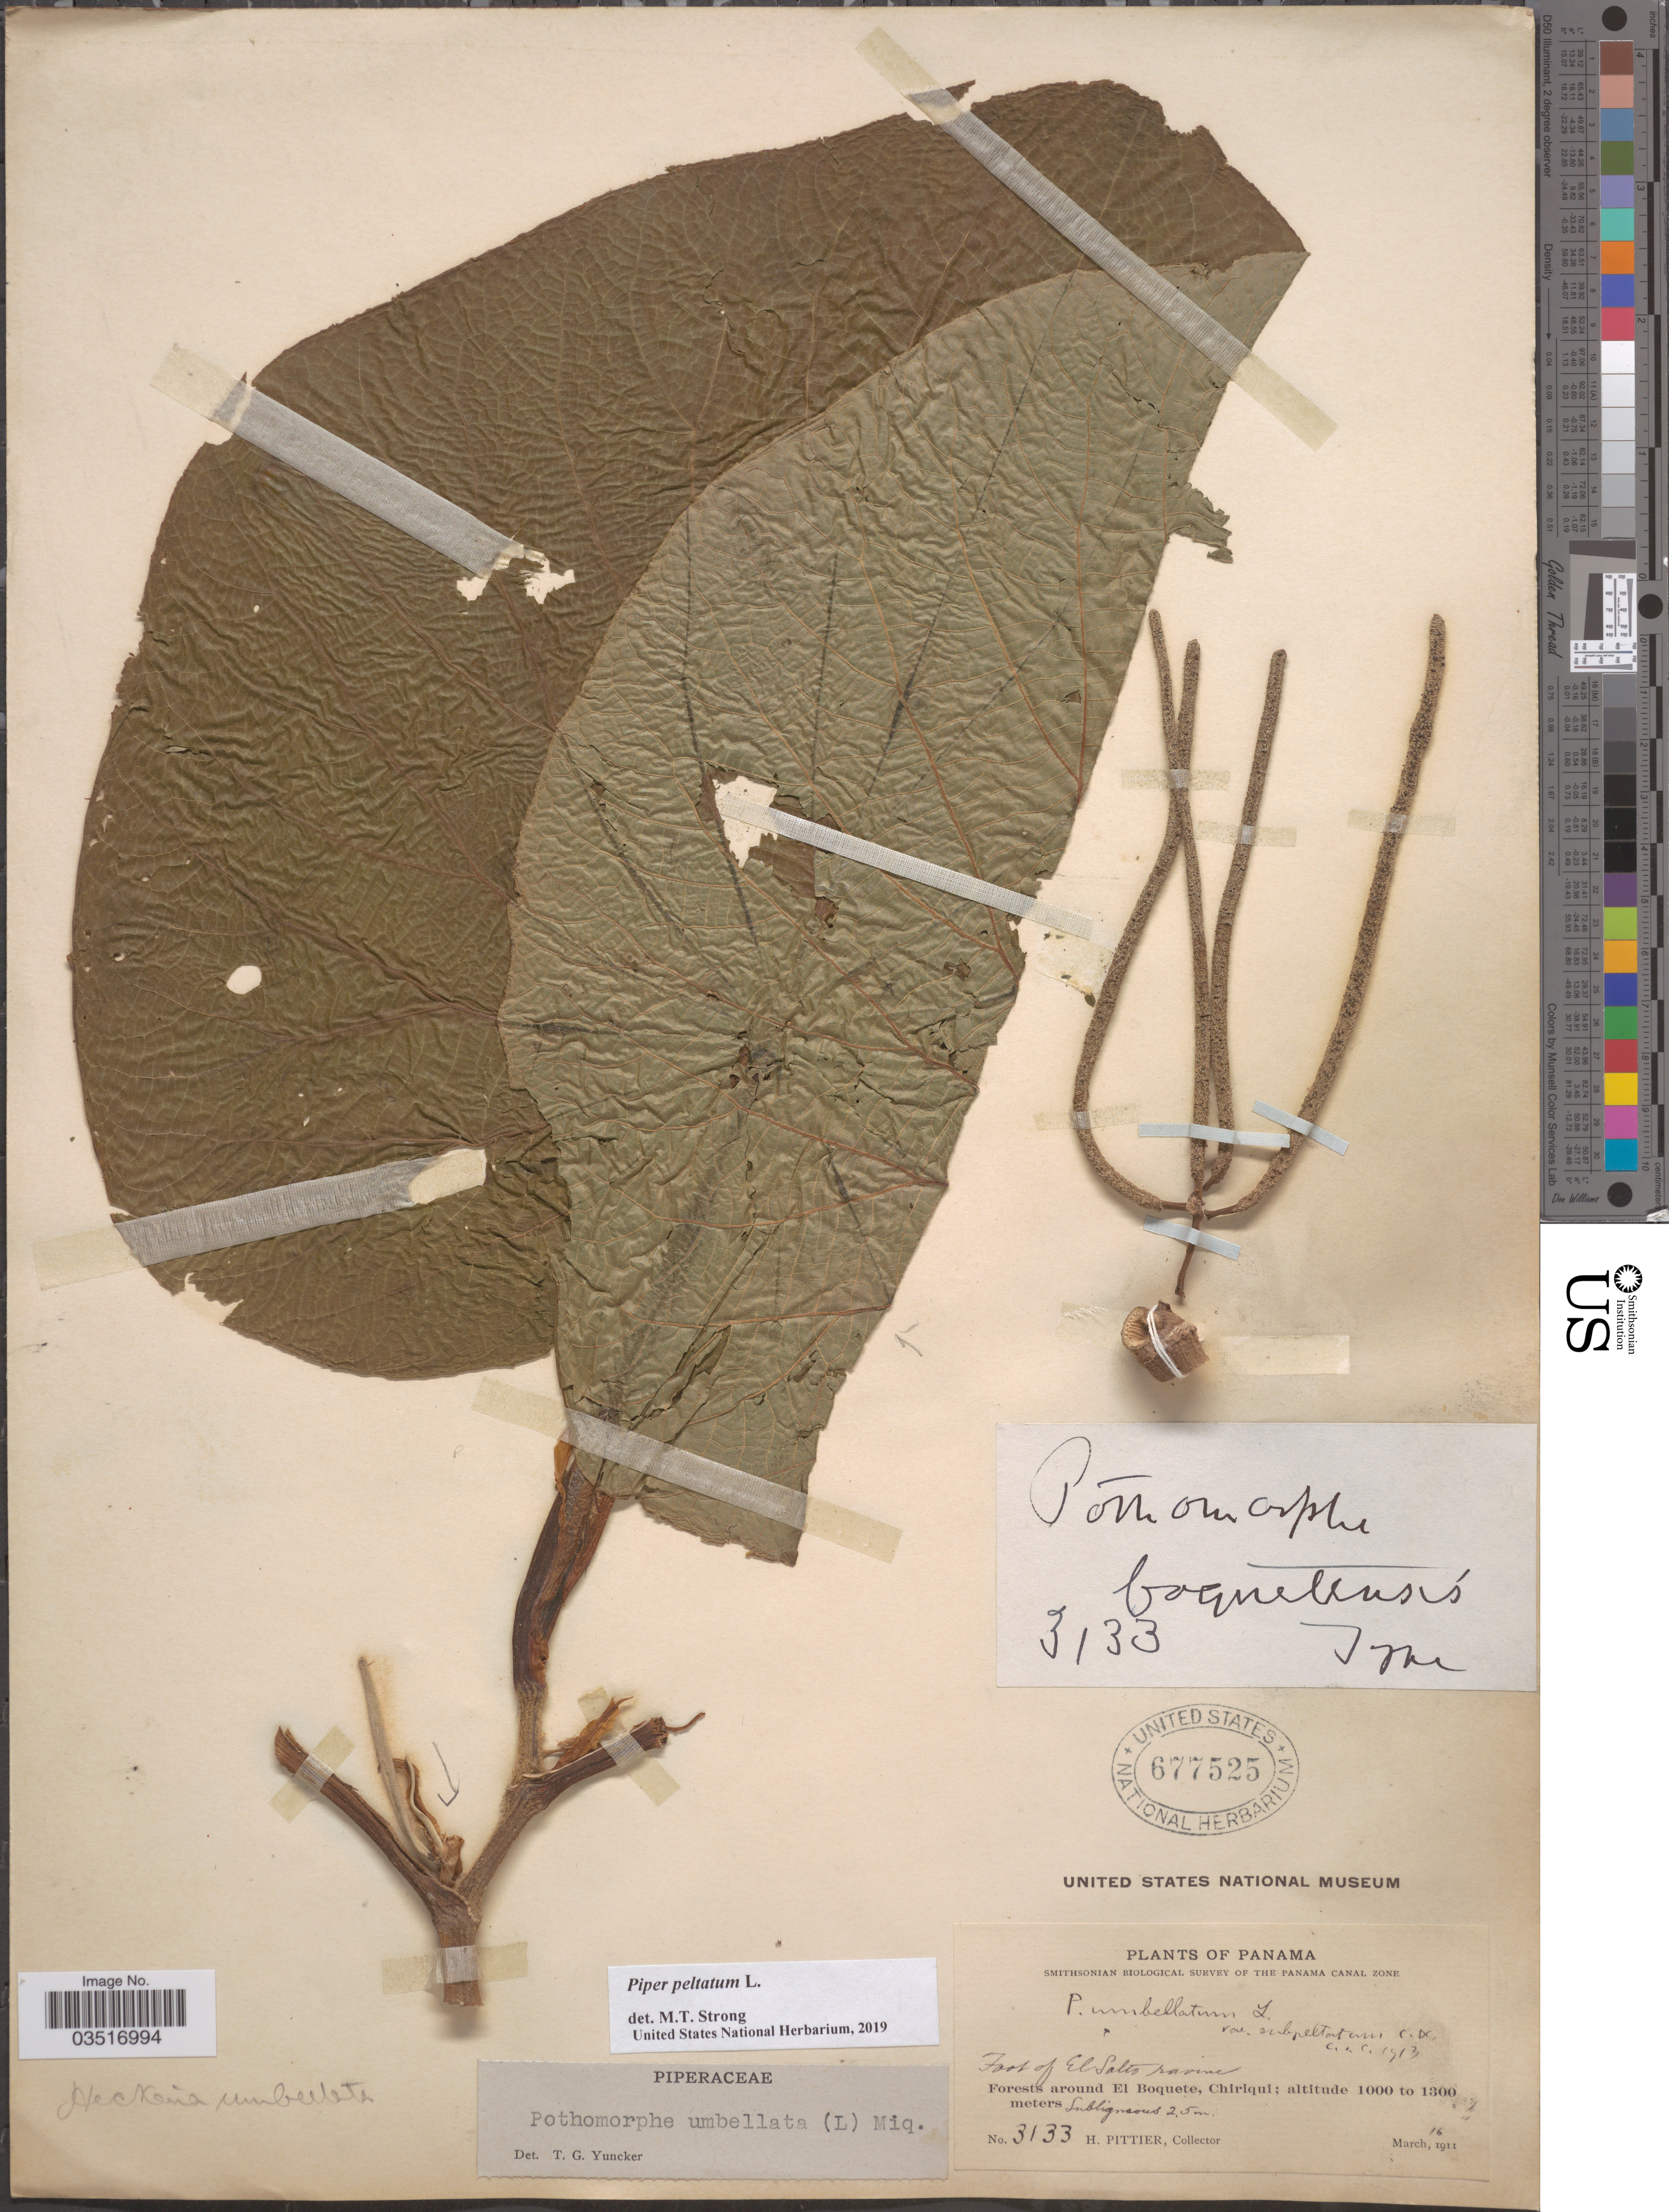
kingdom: Plantae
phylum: Tracheophyta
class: Magnoliopsida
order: Piperales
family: Piperaceae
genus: Piper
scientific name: Piper peltatum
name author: L.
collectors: H. F. Pittier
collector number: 3133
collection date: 1911-03-16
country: Panama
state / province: Chiriqui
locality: Foot of El Salto ravine. Forests around El Boquete.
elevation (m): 1000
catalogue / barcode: US 677525